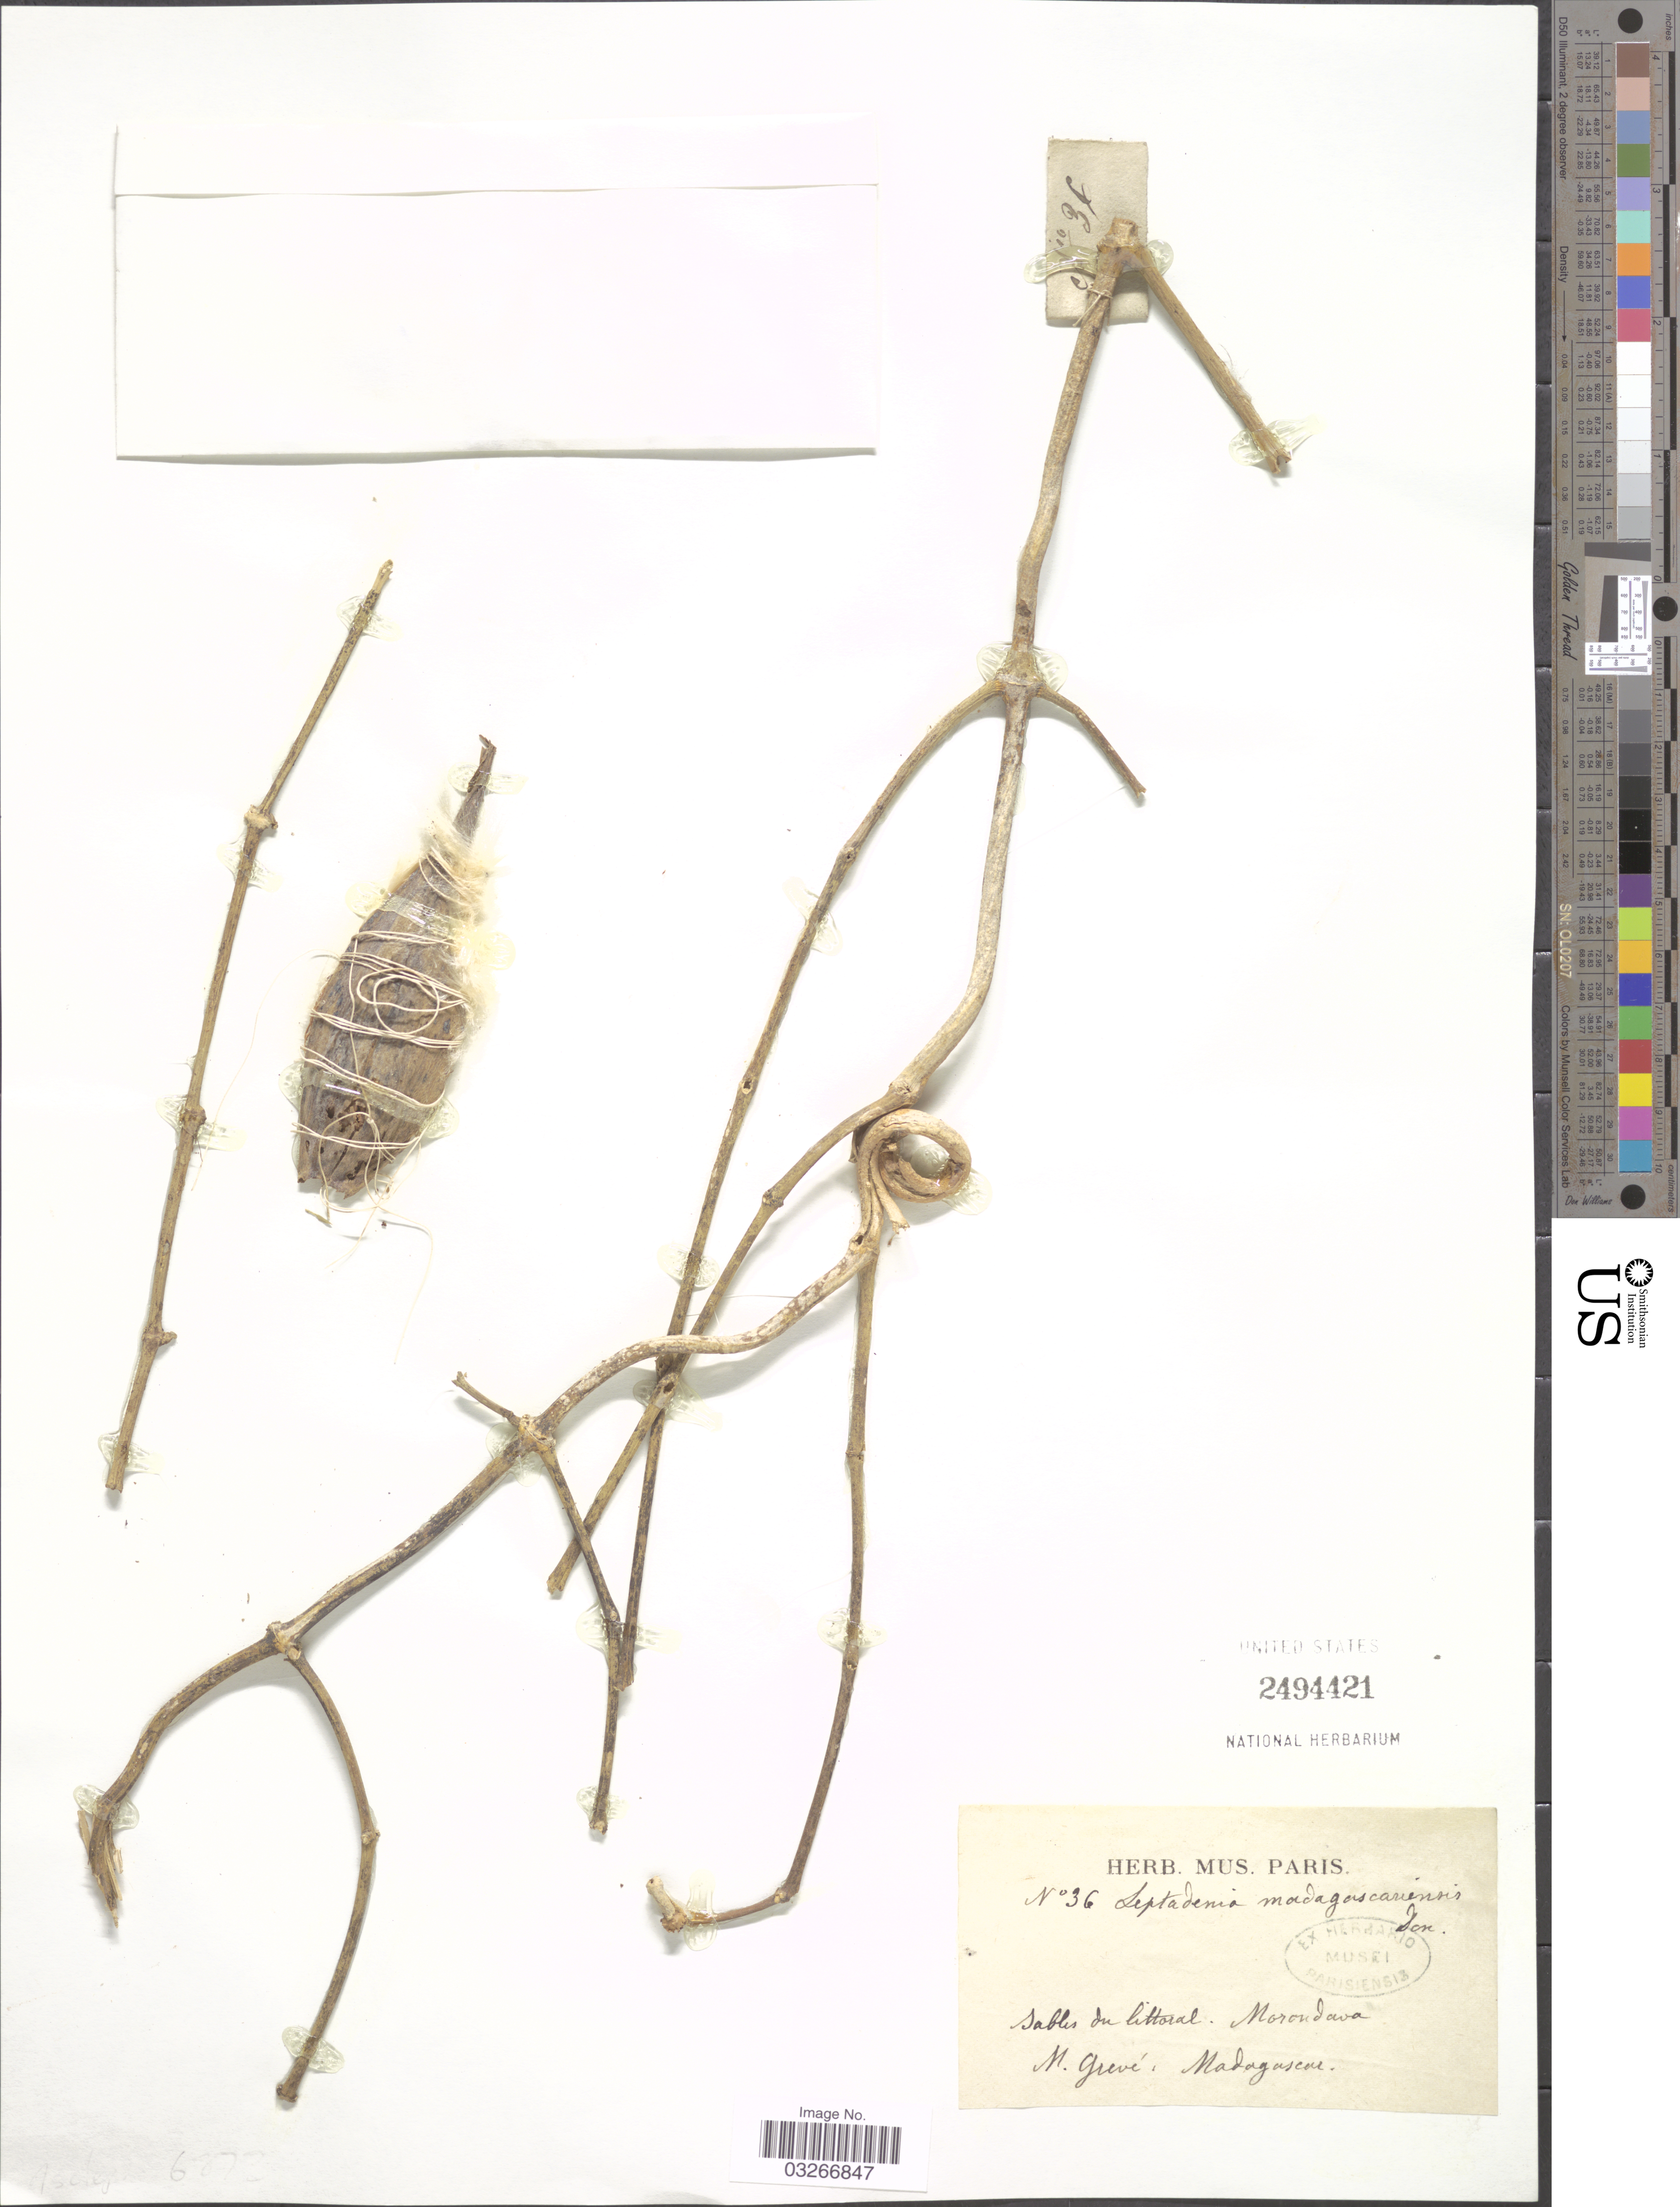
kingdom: Plantae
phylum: Tracheophyta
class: Magnoliopsida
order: Gentianales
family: Apocynaceae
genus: Leptadenia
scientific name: Leptadenia madagascariensis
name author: Decne.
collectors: M. Greve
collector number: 36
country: Madagascar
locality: Sables du littoral. Morondova.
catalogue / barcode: US 2494421